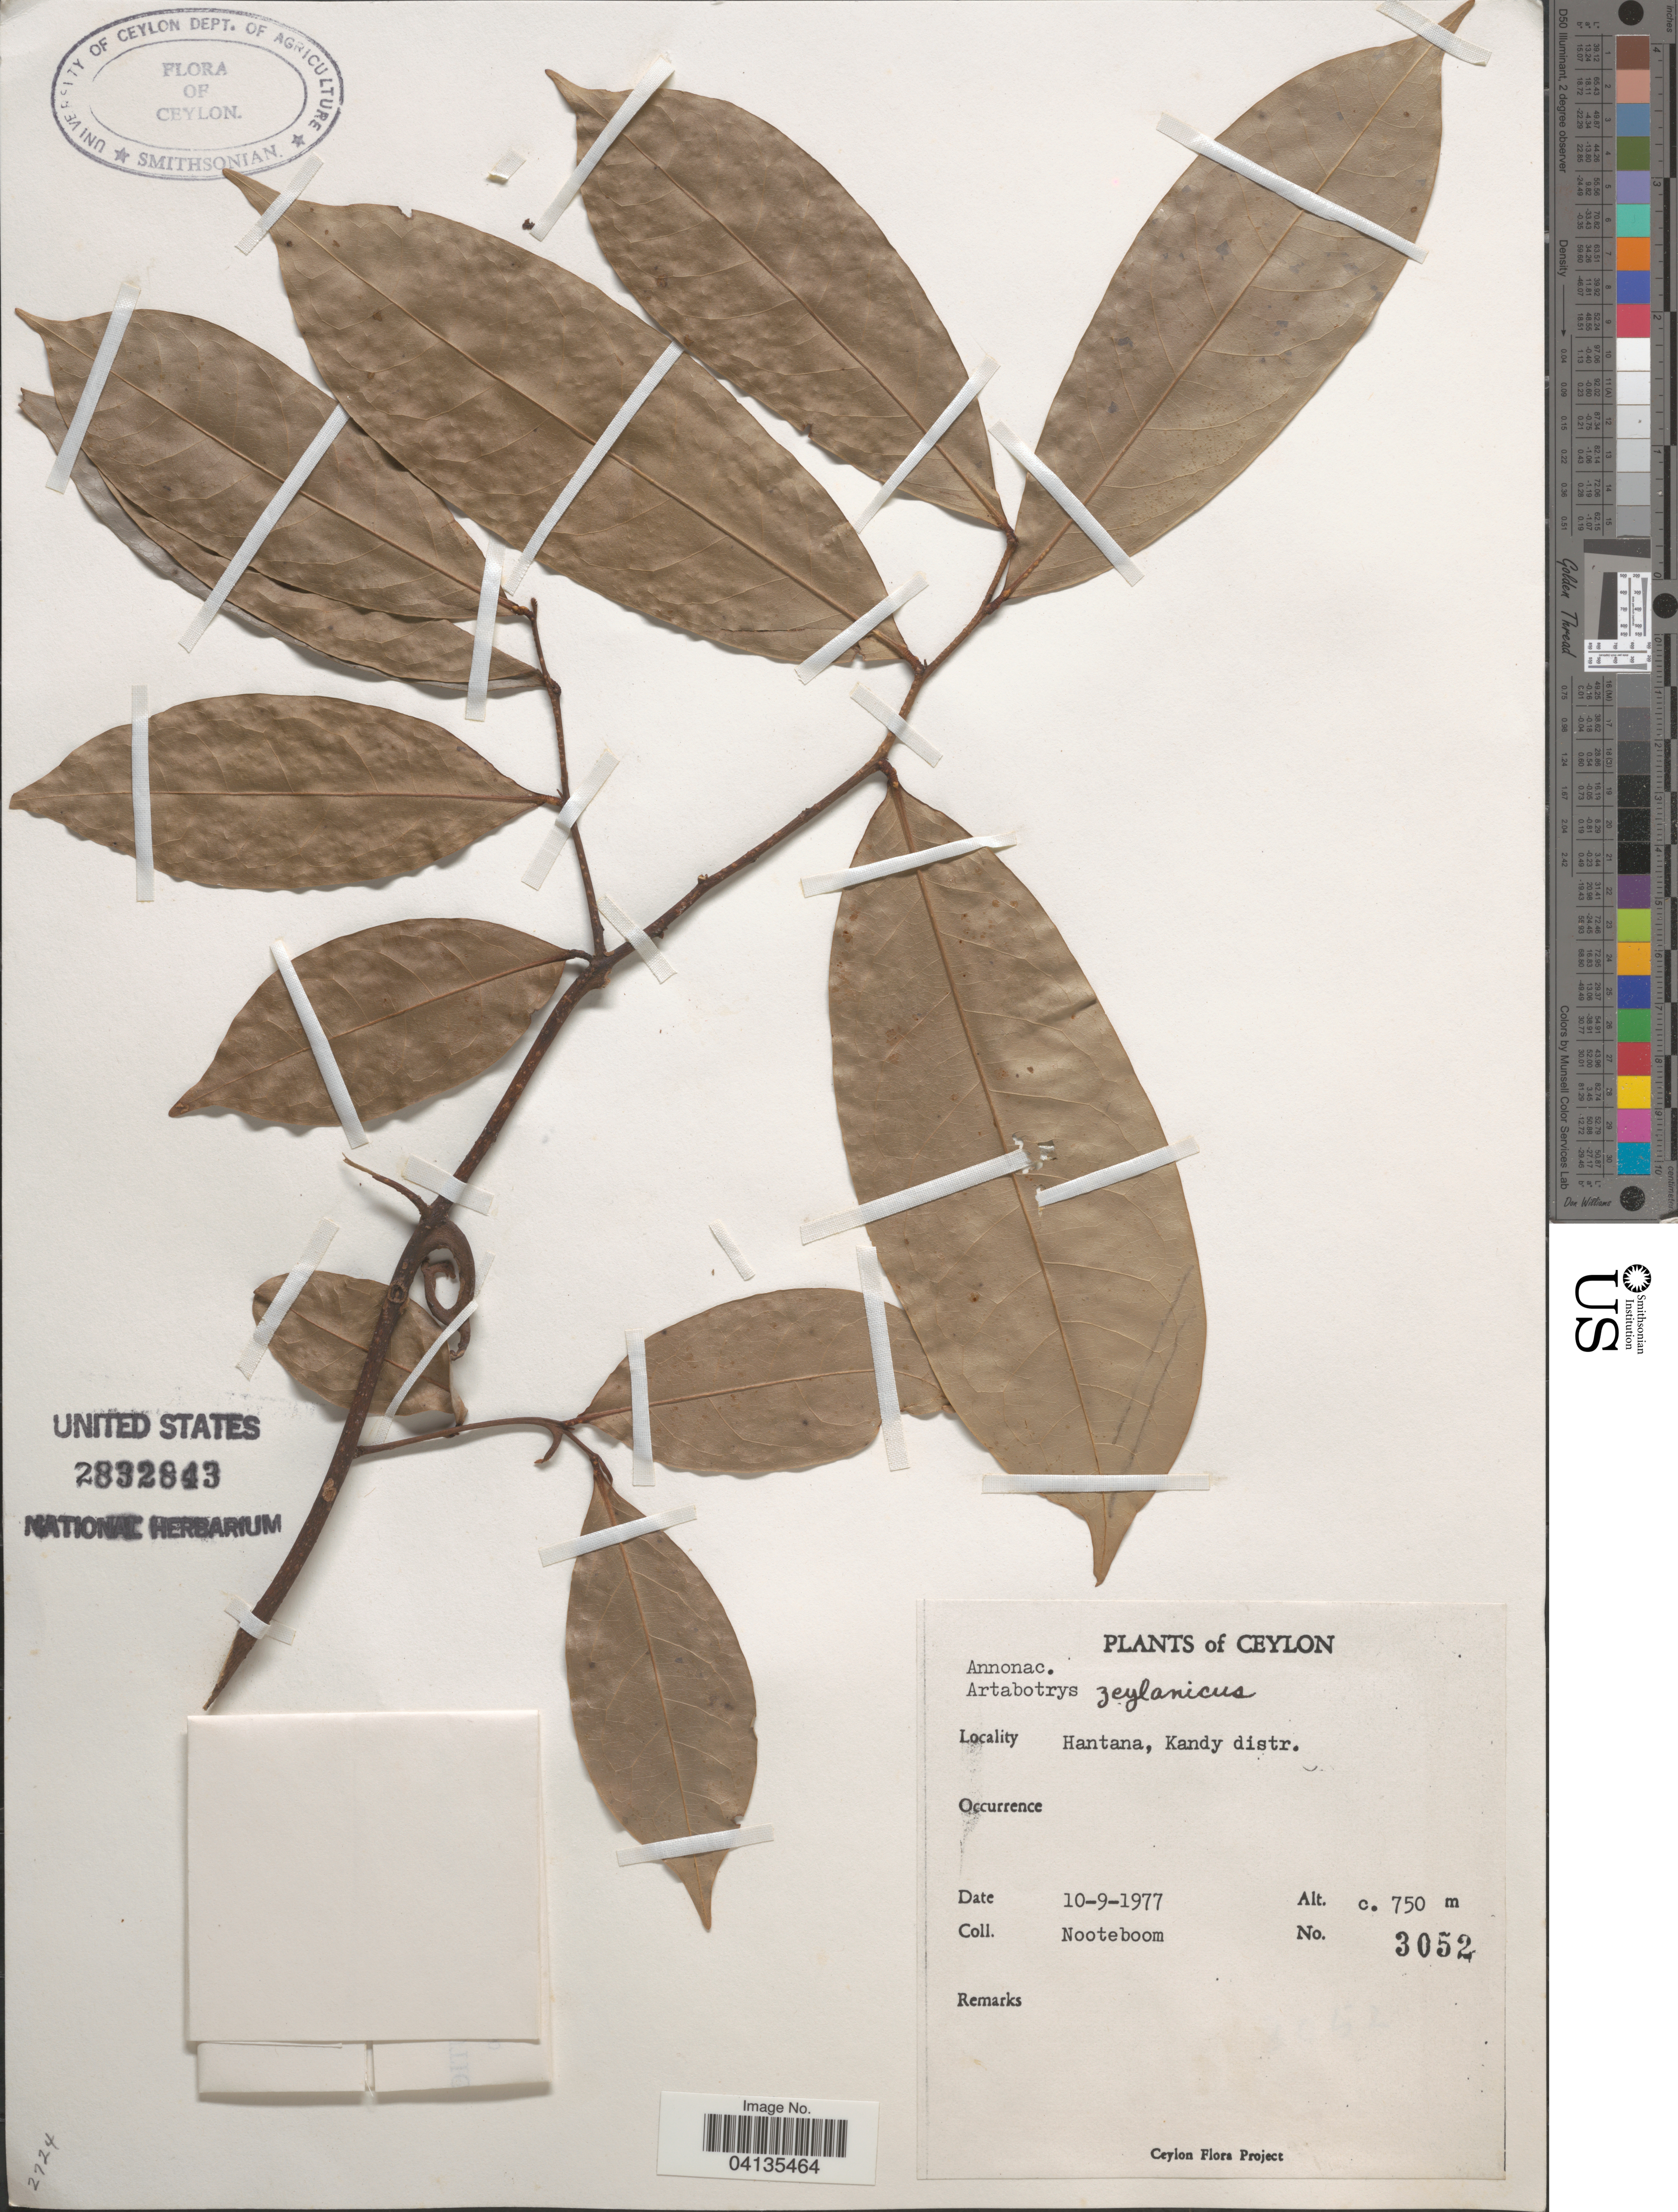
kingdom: Plantae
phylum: Tracheophyta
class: Magnoliopsida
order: Magnoliales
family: Annonaceae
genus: Artabotrys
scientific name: Artabotrys zeylanicus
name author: Hook. f. & Thomson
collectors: Nooteboom, --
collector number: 3052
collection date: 1977-09-10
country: Sri Lanka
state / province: Central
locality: Hantana, Kandy distr.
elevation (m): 750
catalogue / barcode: US 2832843